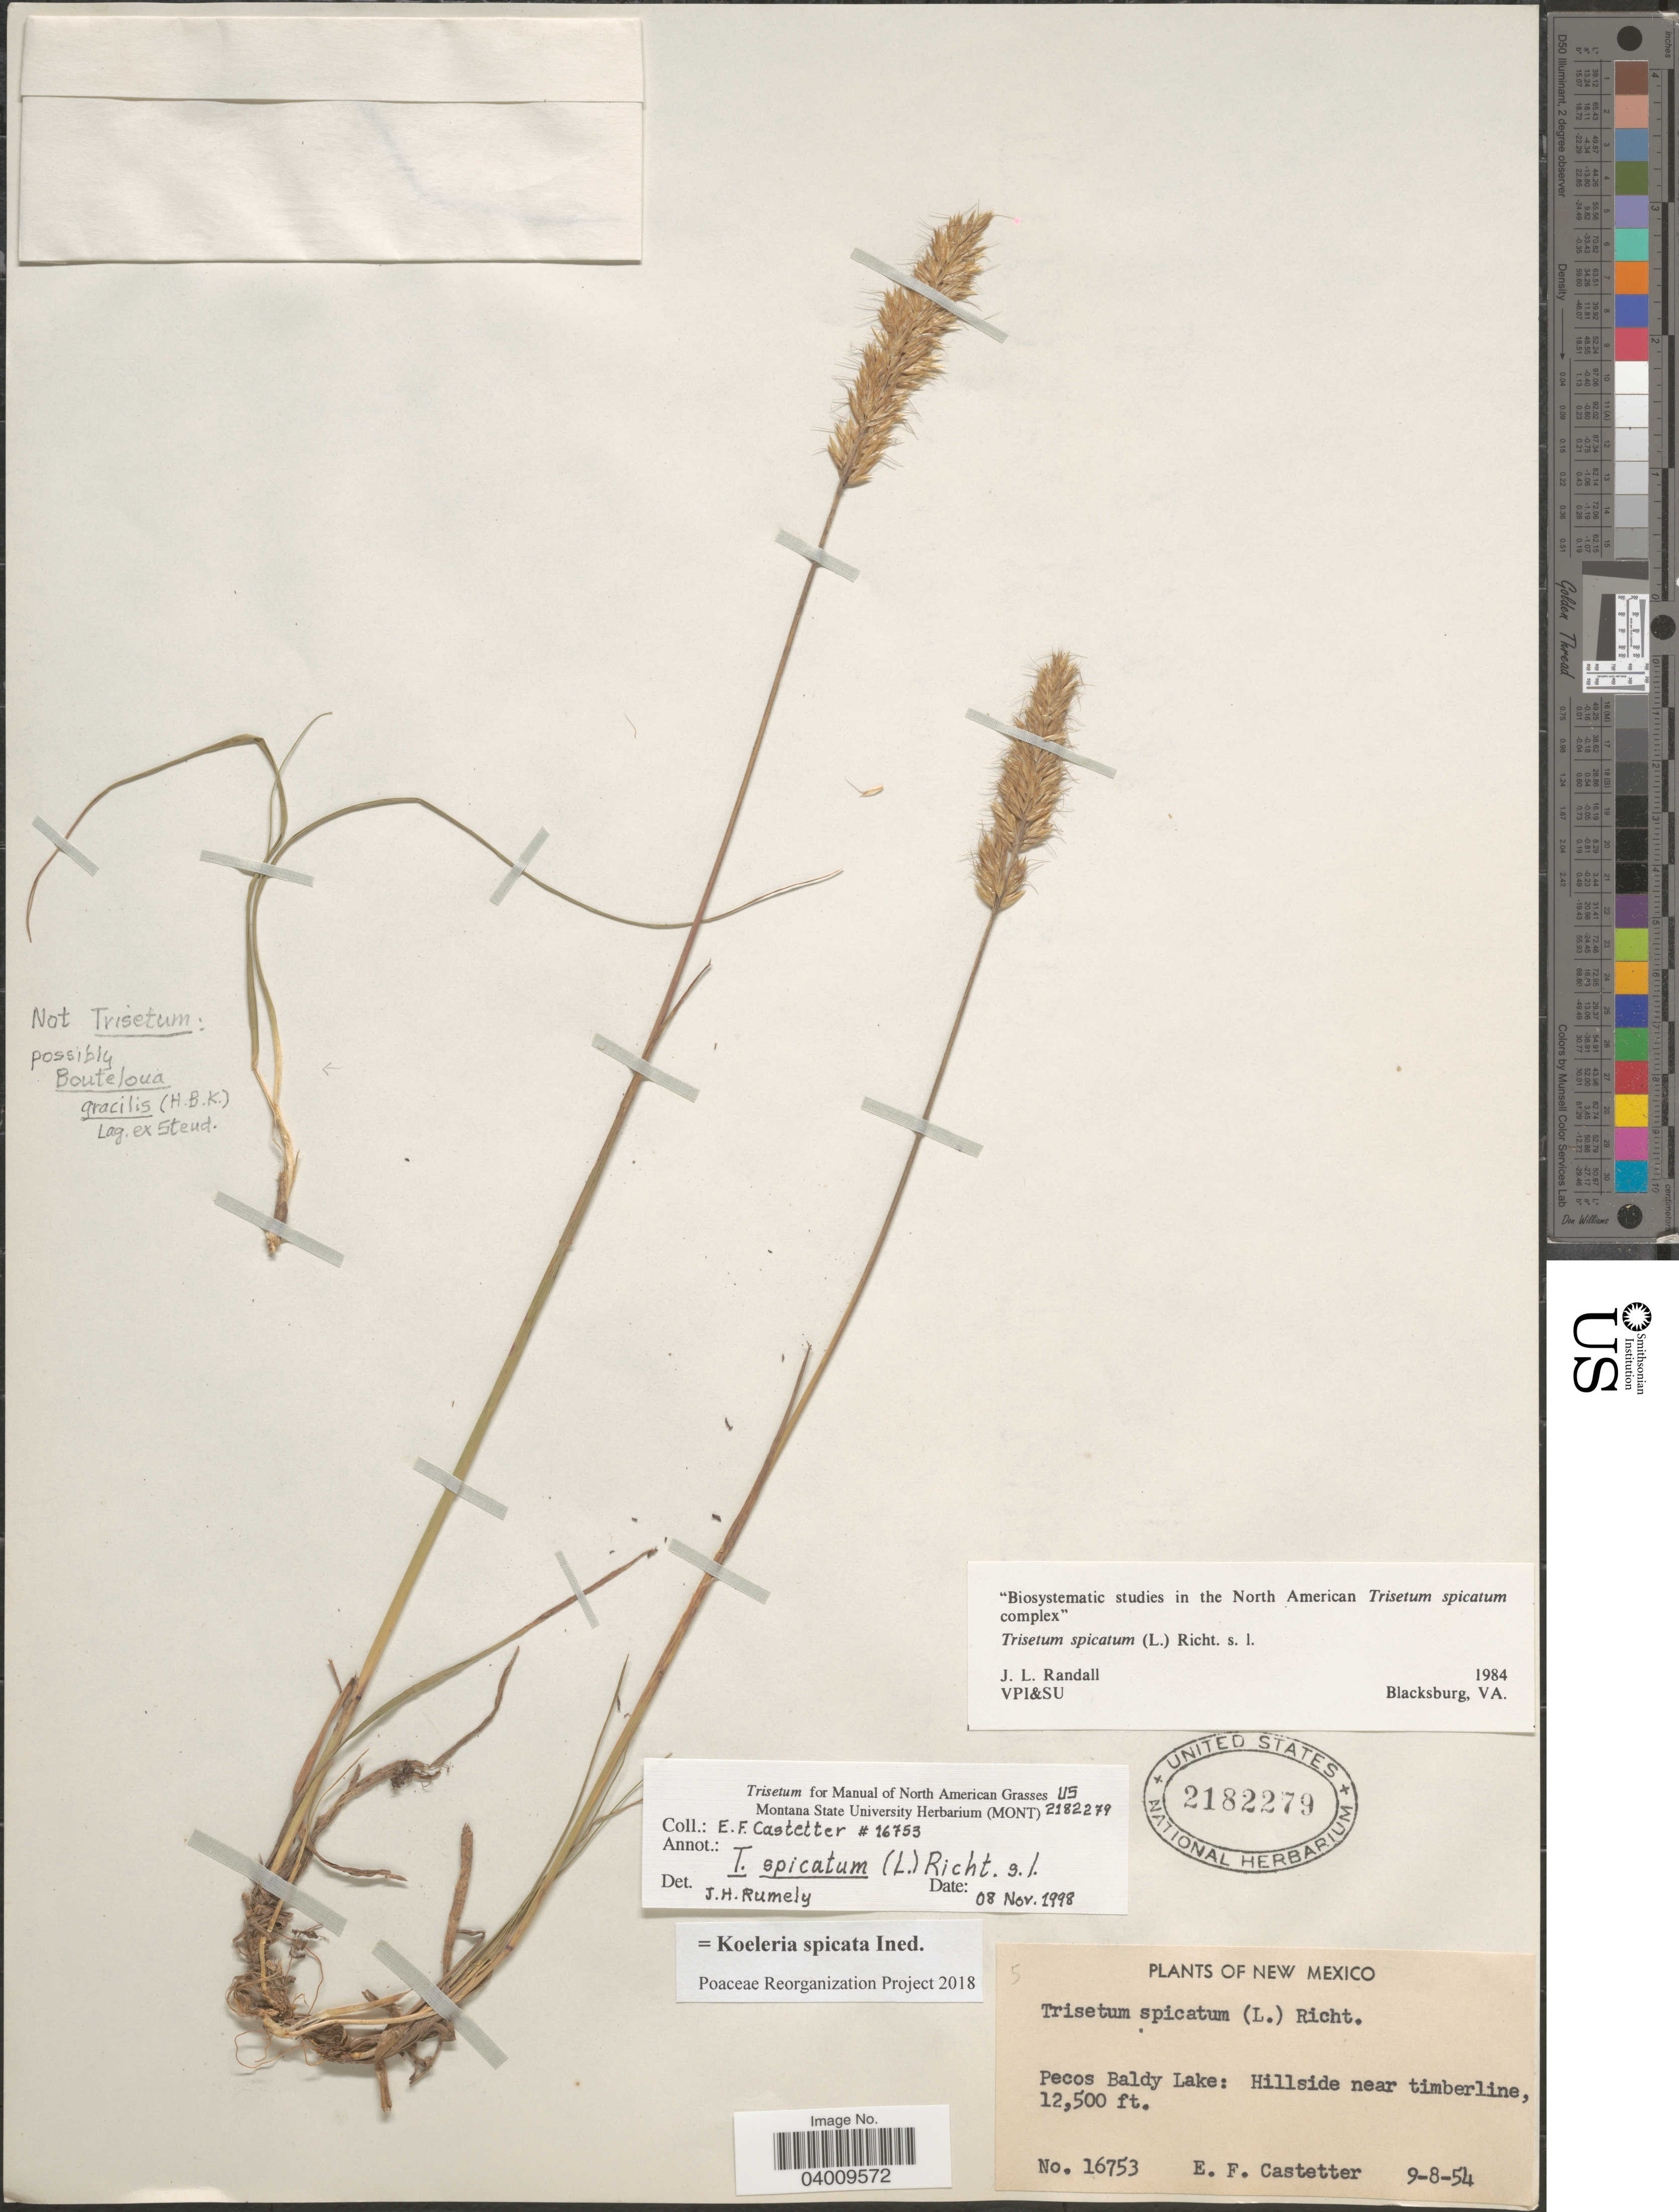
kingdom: Plantae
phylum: Tracheophyta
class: Liliopsida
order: Poales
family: Poaceae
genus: Koeleria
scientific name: Koeleria spicata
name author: (L.) Barberá et al.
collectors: E. F. Castetter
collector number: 16753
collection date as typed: Transcribed d/m/y: 8/9/54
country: United States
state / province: New Mexico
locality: Pecos Baldy Lake: Hillside near timberline.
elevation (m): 3810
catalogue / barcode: US 2182279